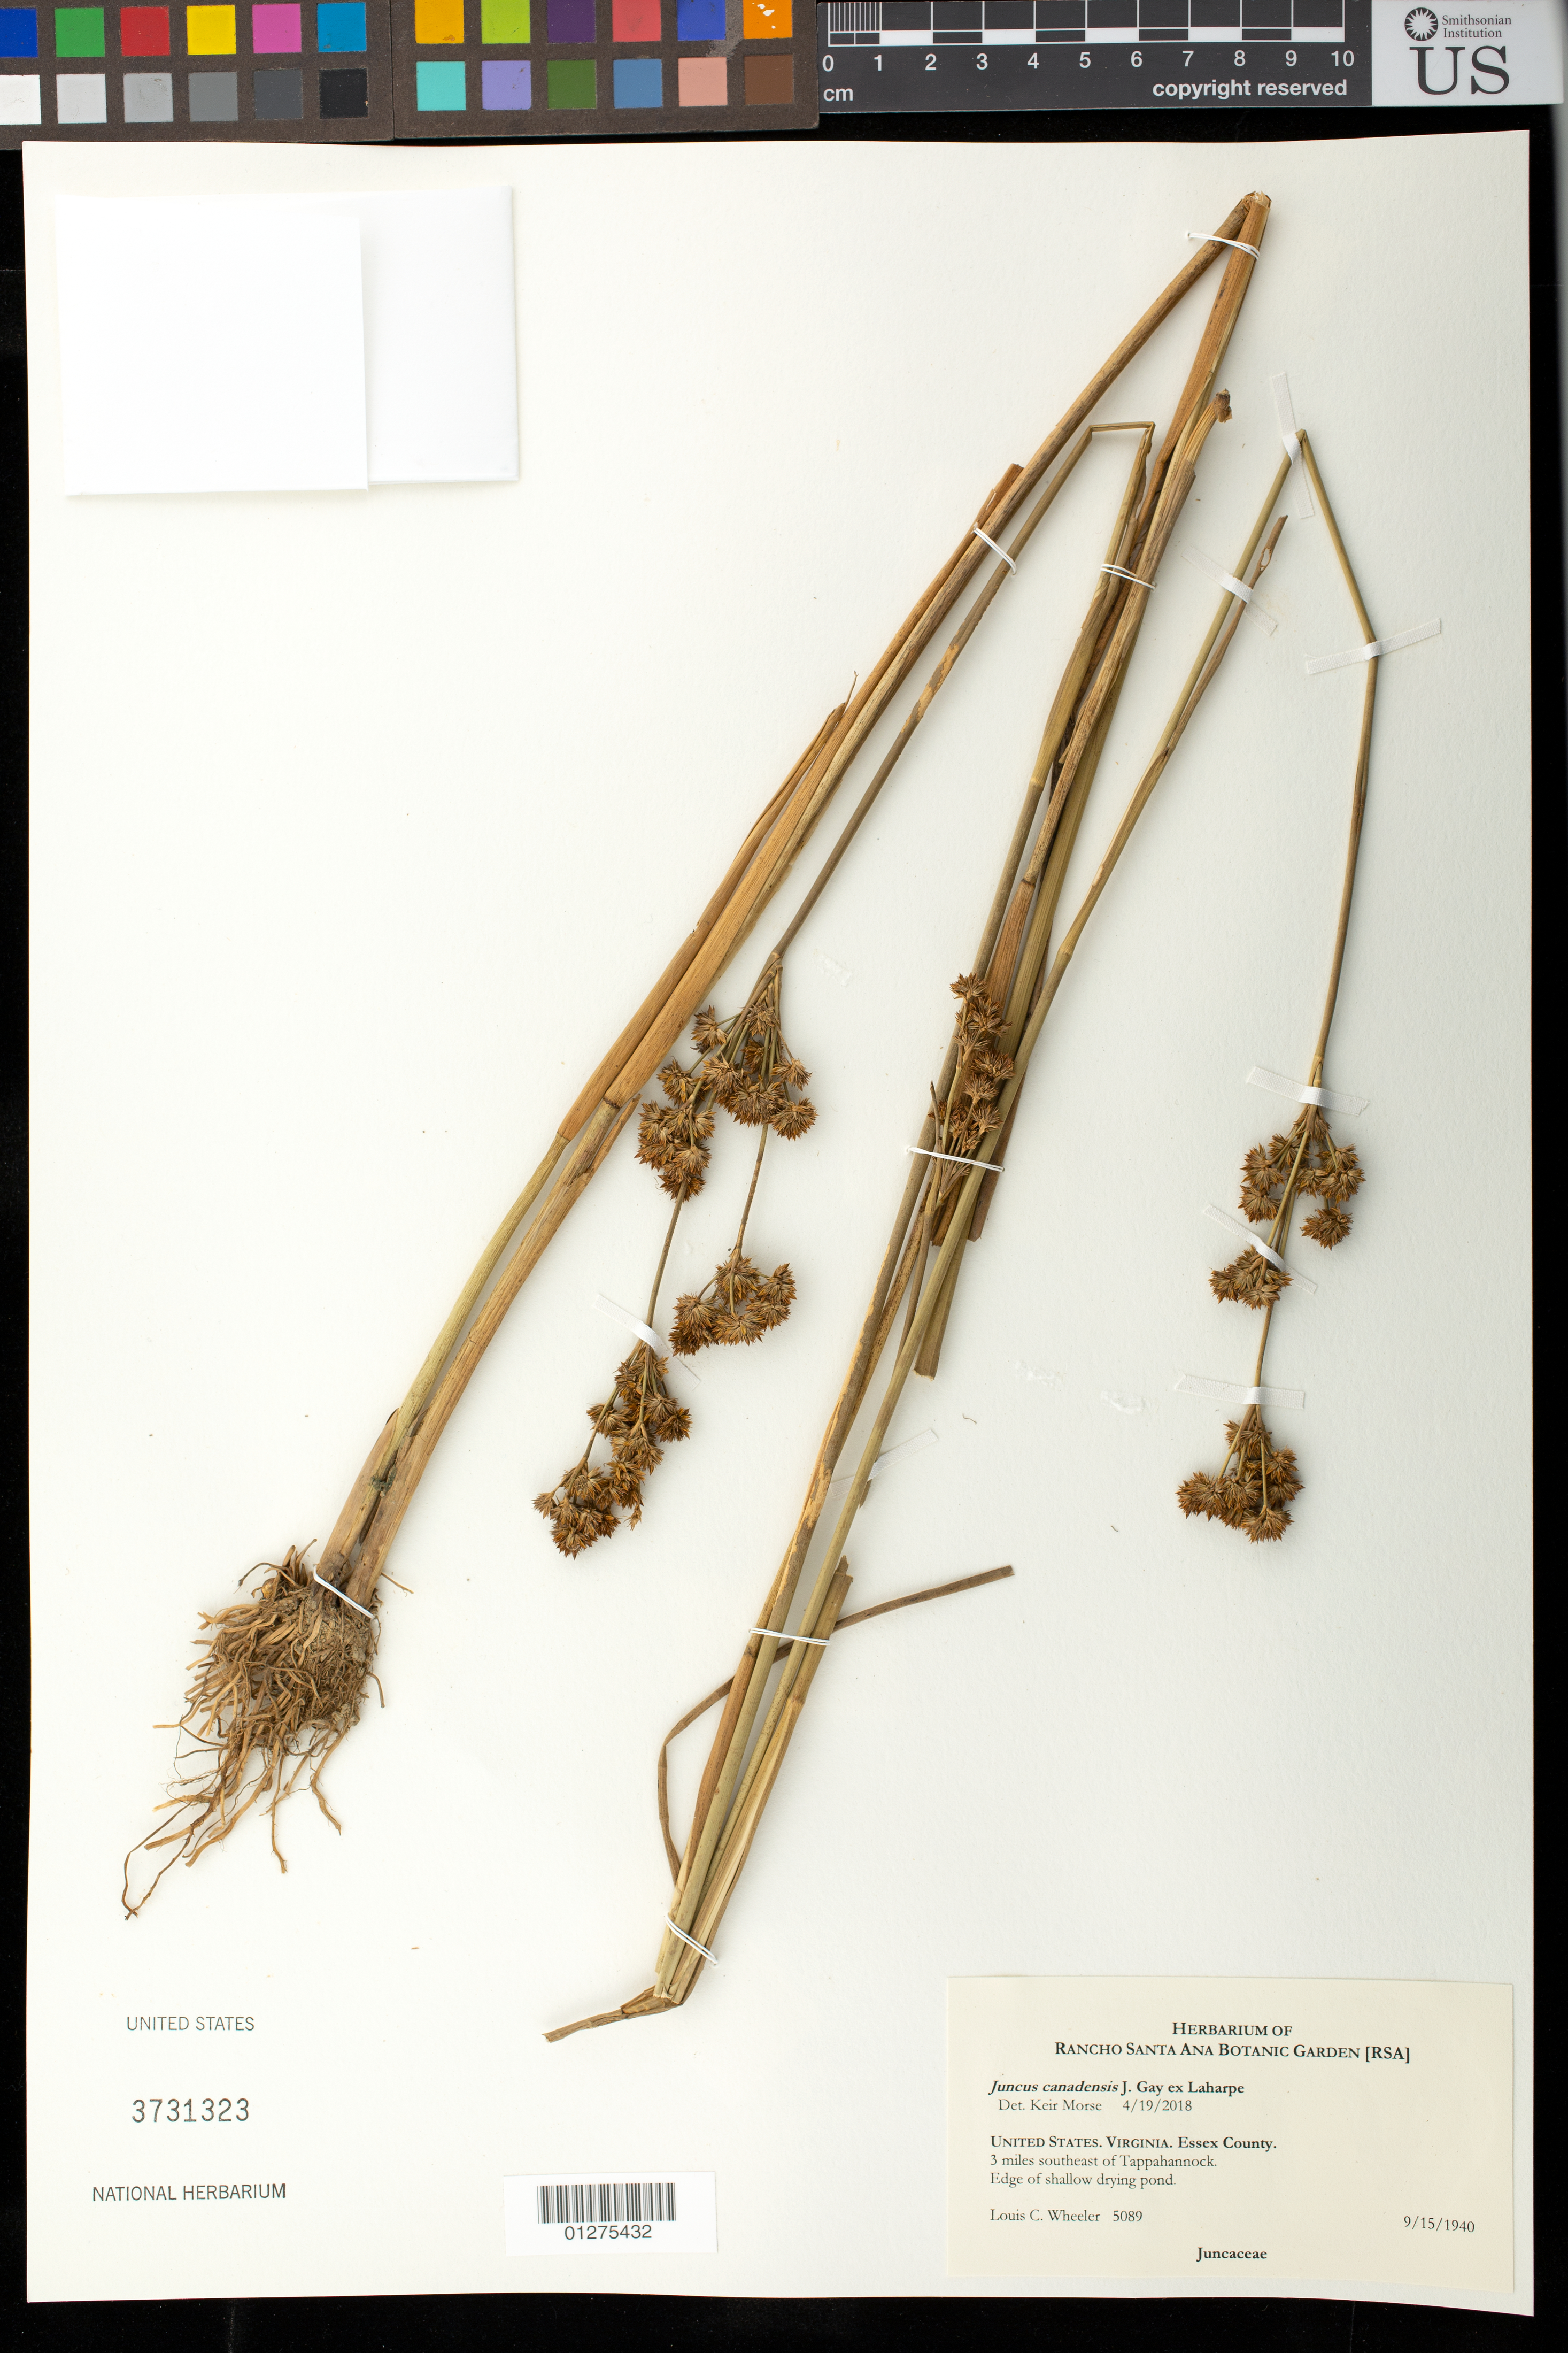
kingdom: Plantae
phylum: Tracheophyta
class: Liliopsida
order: Poales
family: Juncaceae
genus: Juncus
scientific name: Juncus canadensis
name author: J. Gay ex Laharpe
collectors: L. C. Wheeler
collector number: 5089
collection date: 1940-09-15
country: United States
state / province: Virginia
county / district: Essex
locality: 3 miles southeast of Tappahannock. Edge of shallow drying pond.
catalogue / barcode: US 3731323